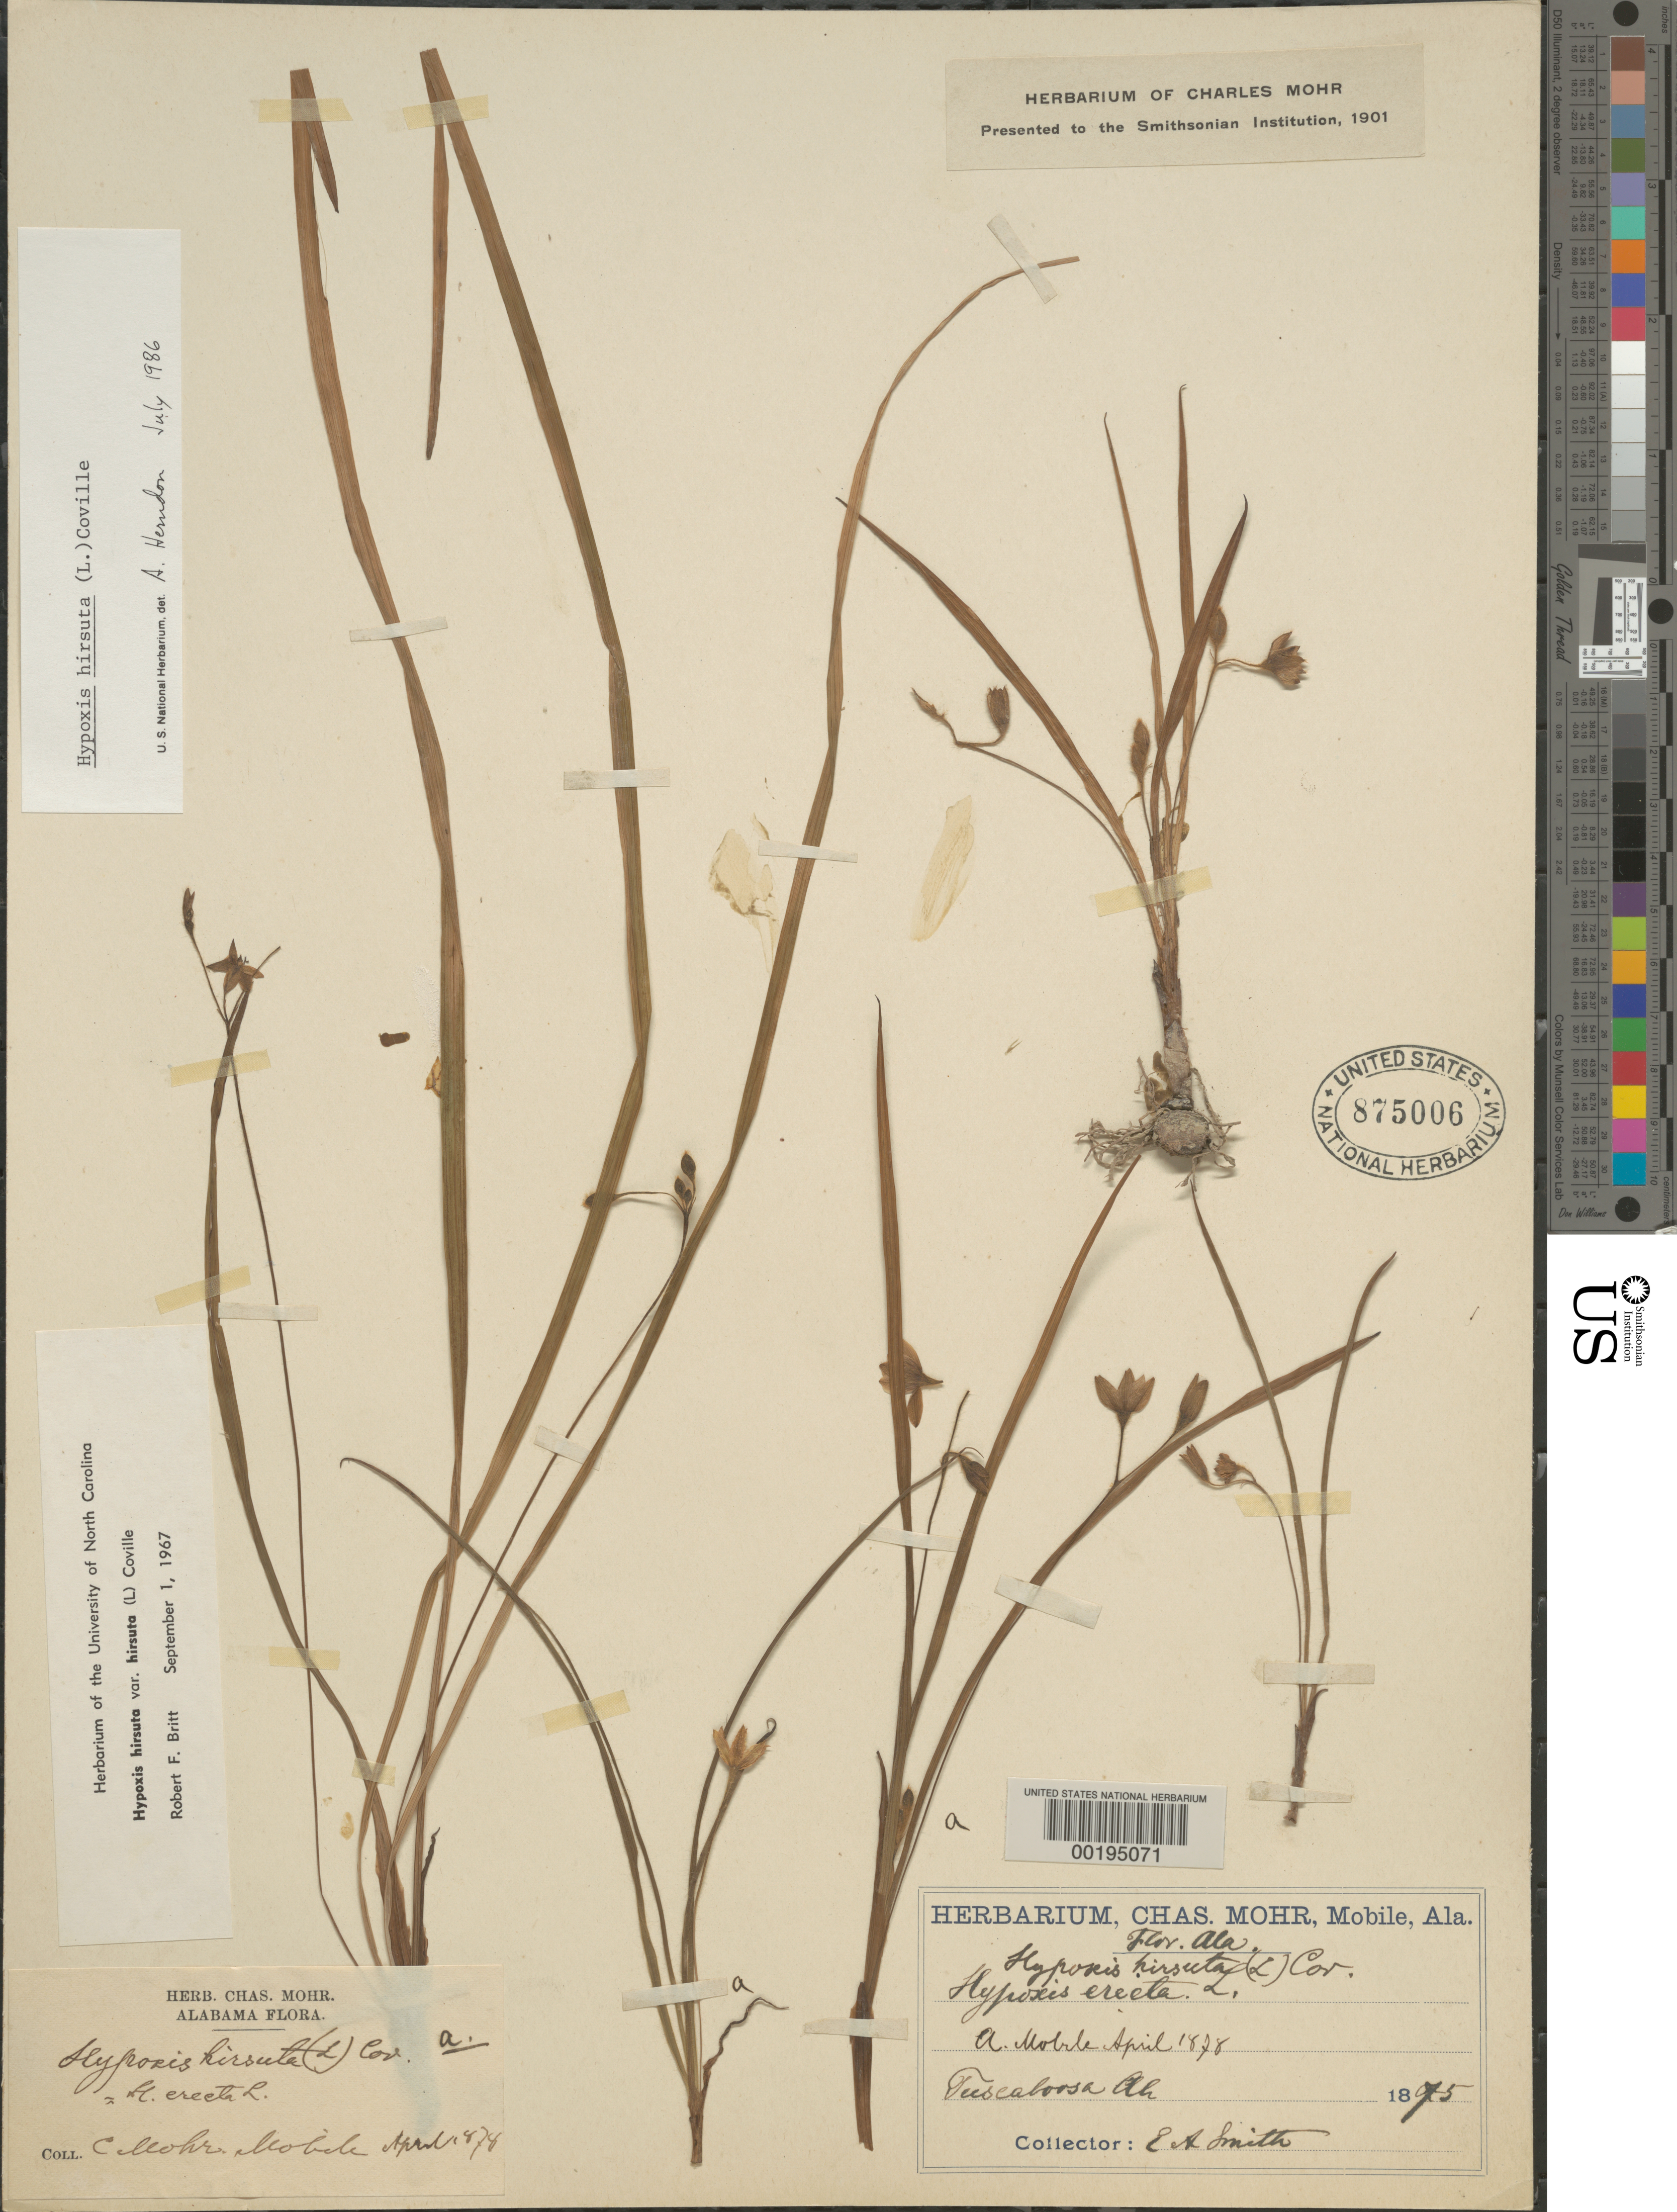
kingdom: Plantae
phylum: Tracheophyta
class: Liliopsida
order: Asparagales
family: Hypoxidaceae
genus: Hypoxis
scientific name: Hypoxis hirsuta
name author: (L.) Coville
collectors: E. A. Smith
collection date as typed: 1875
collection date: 1875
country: United States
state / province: Alabama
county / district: Tuscaloosa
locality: Tuscaloosa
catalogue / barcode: US 875006